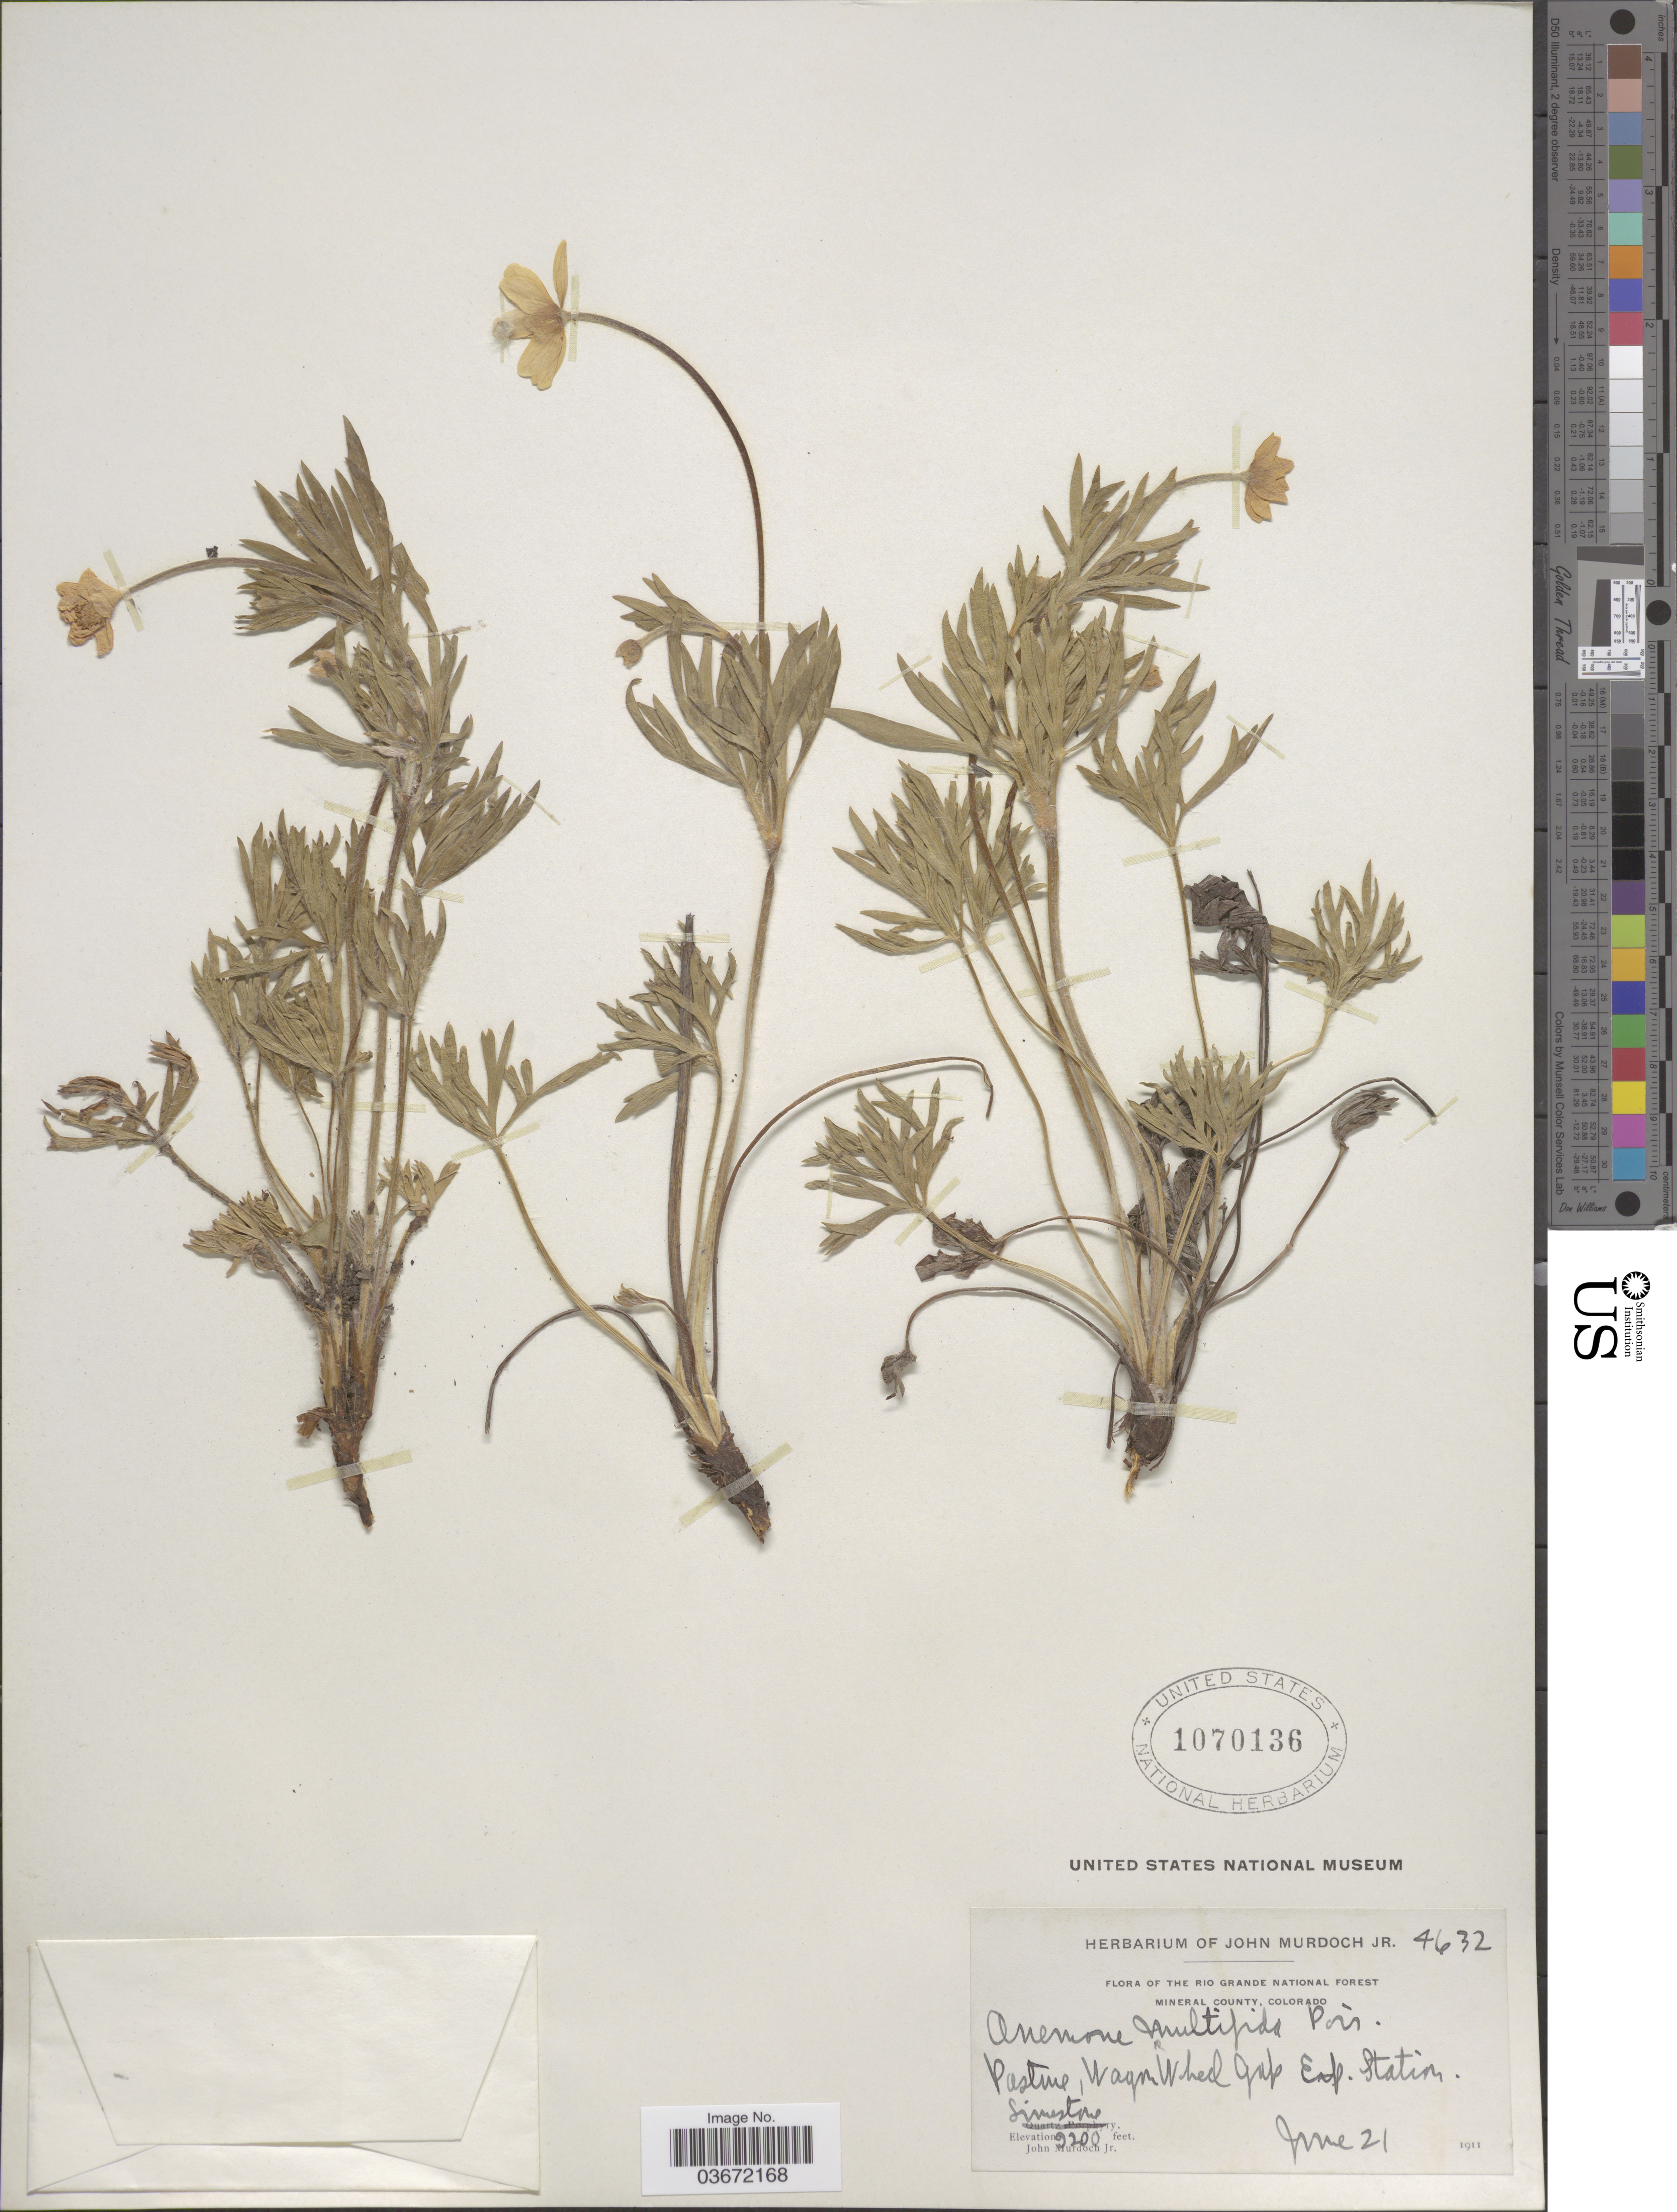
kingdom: Plantae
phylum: Tracheophyta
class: Magnoliopsida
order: Ranunculales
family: Ranunculaceae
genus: Anemone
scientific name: Anemone multifida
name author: Poir.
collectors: J. Murdoch Jr.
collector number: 4632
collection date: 1911-06-21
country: United States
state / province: Colorado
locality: The Rio Grande National Forest, Mineral County. Pasture, Wagon Wheel Gap Exp. Station.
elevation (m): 671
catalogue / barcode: US 1070136